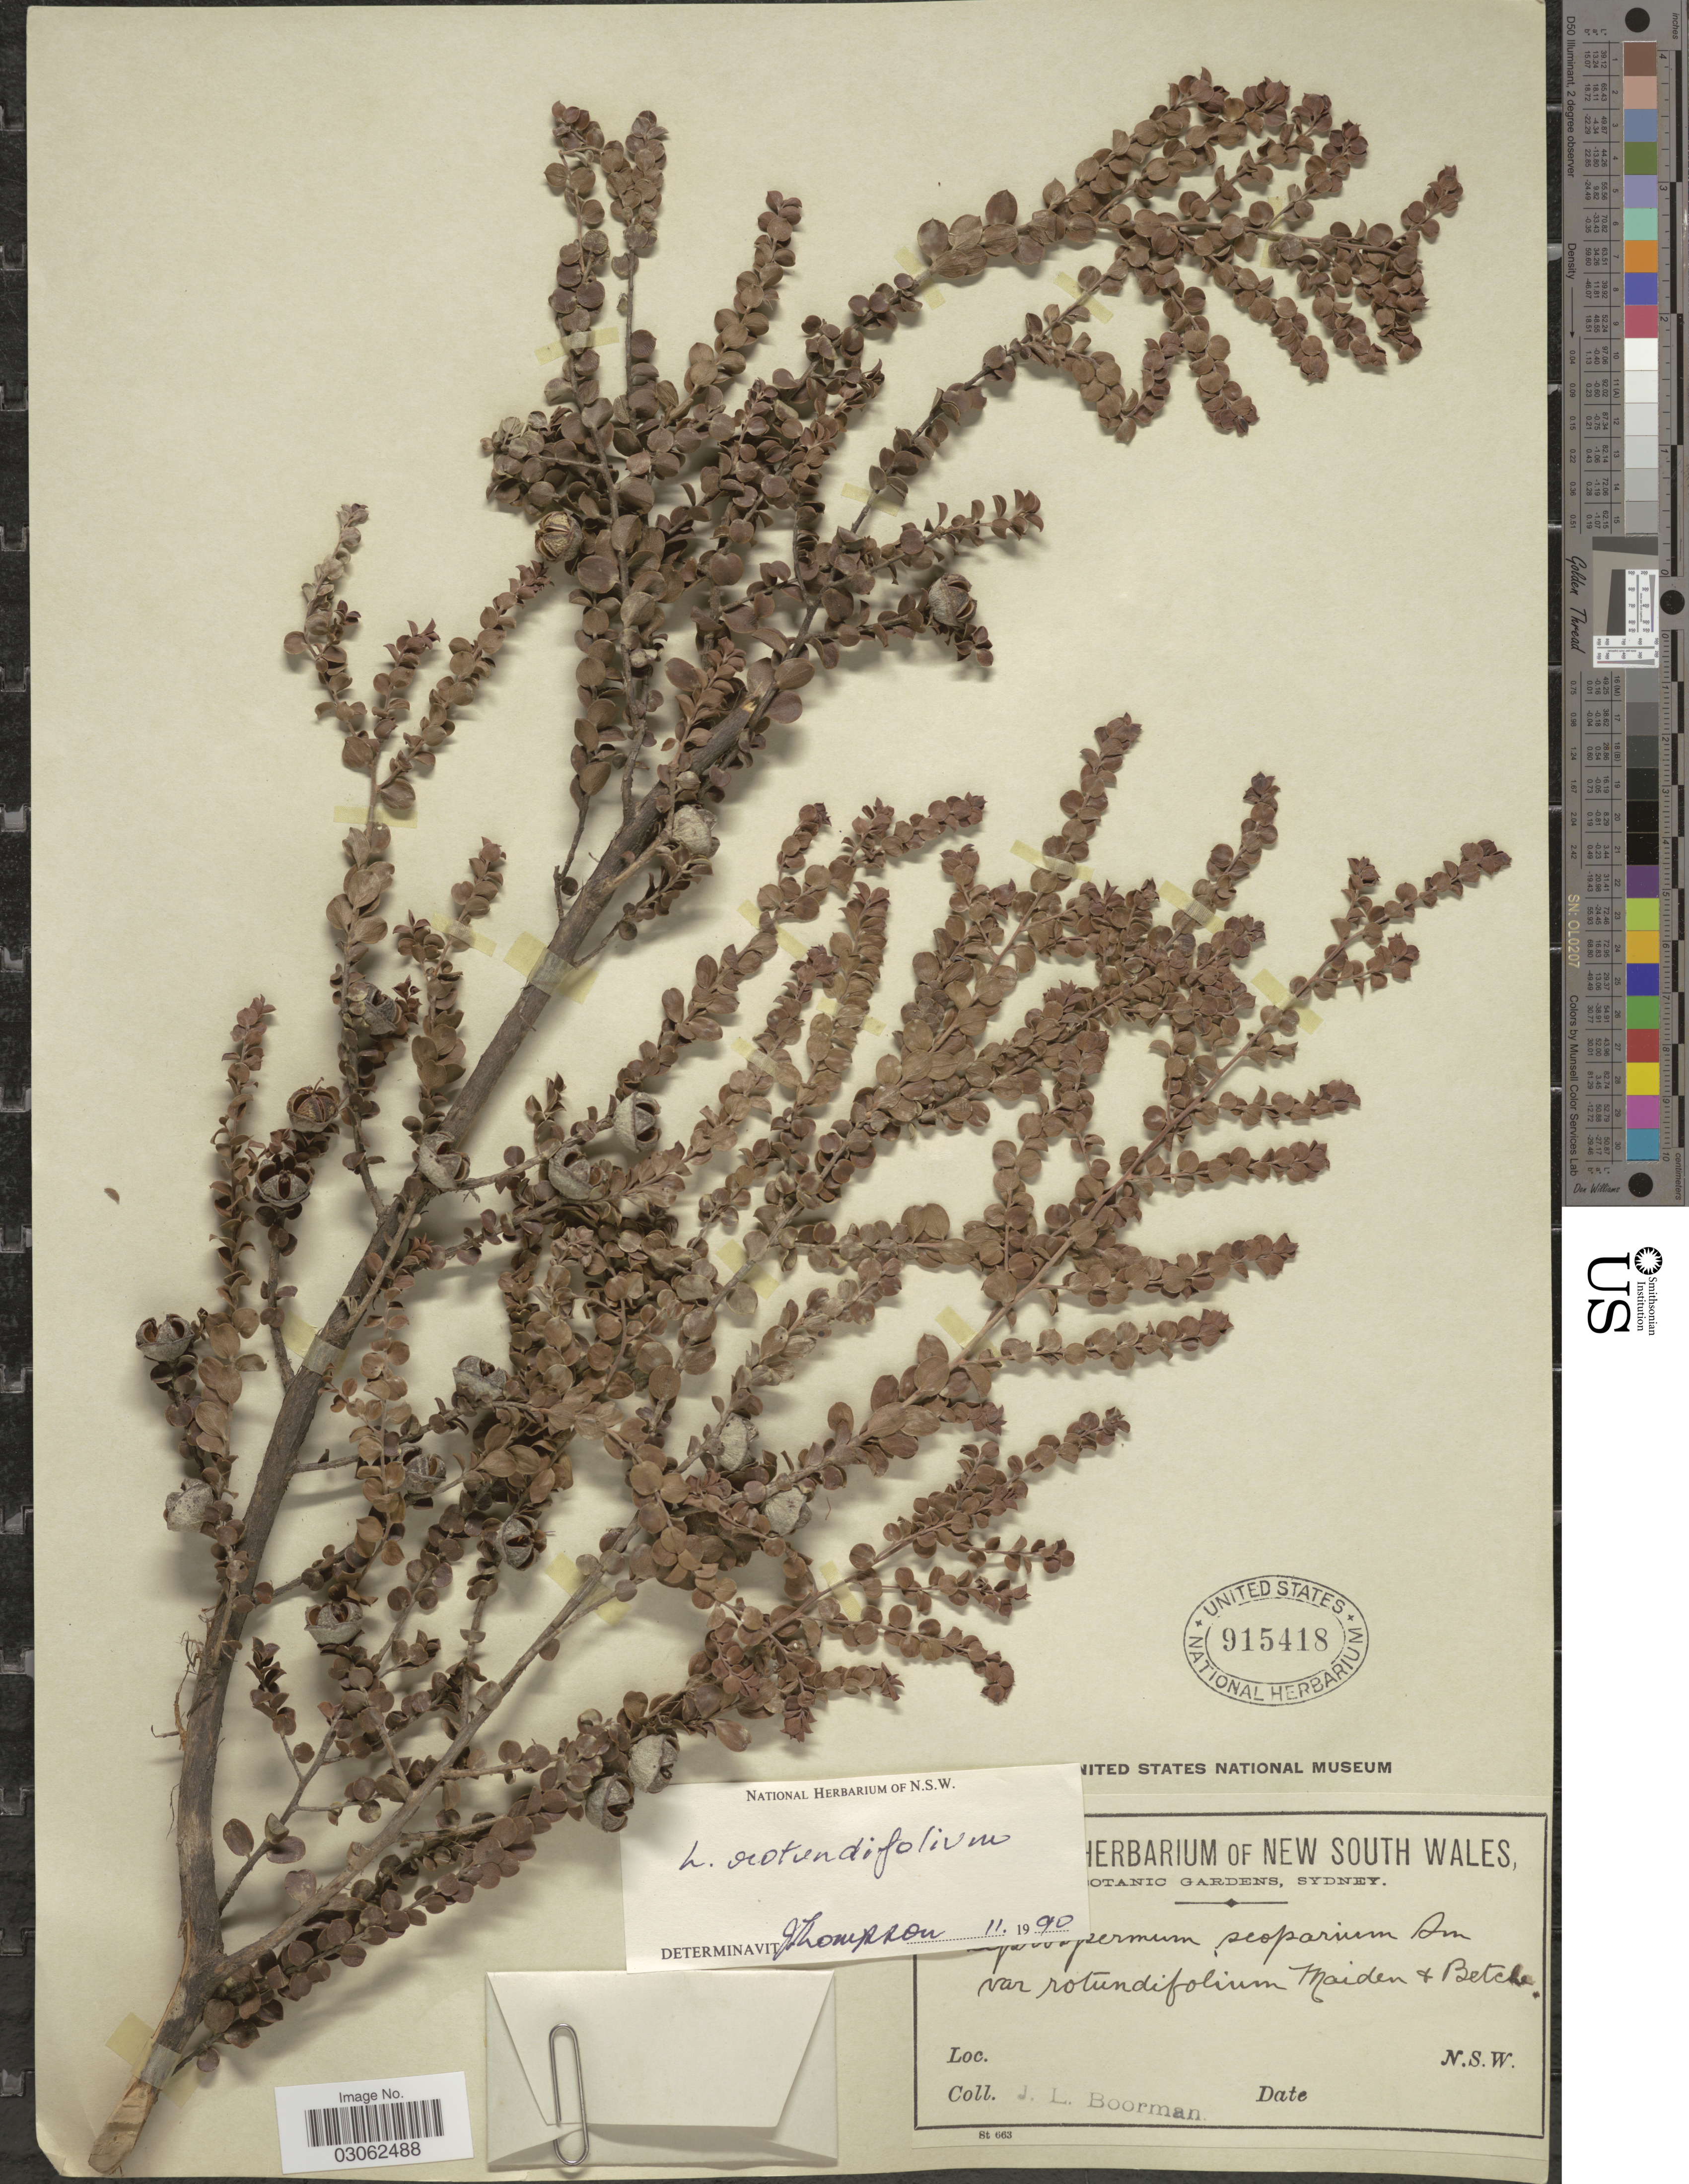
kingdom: Plantae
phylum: Tracheophyta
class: Magnoliopsida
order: Myrtales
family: Myrtaceae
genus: Leptospermum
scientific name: Leptospermum rotundifolium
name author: (Maiden & Betche) Rodway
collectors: J. Boorman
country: Australia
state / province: New South Wales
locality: N.S.W.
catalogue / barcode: US 915418